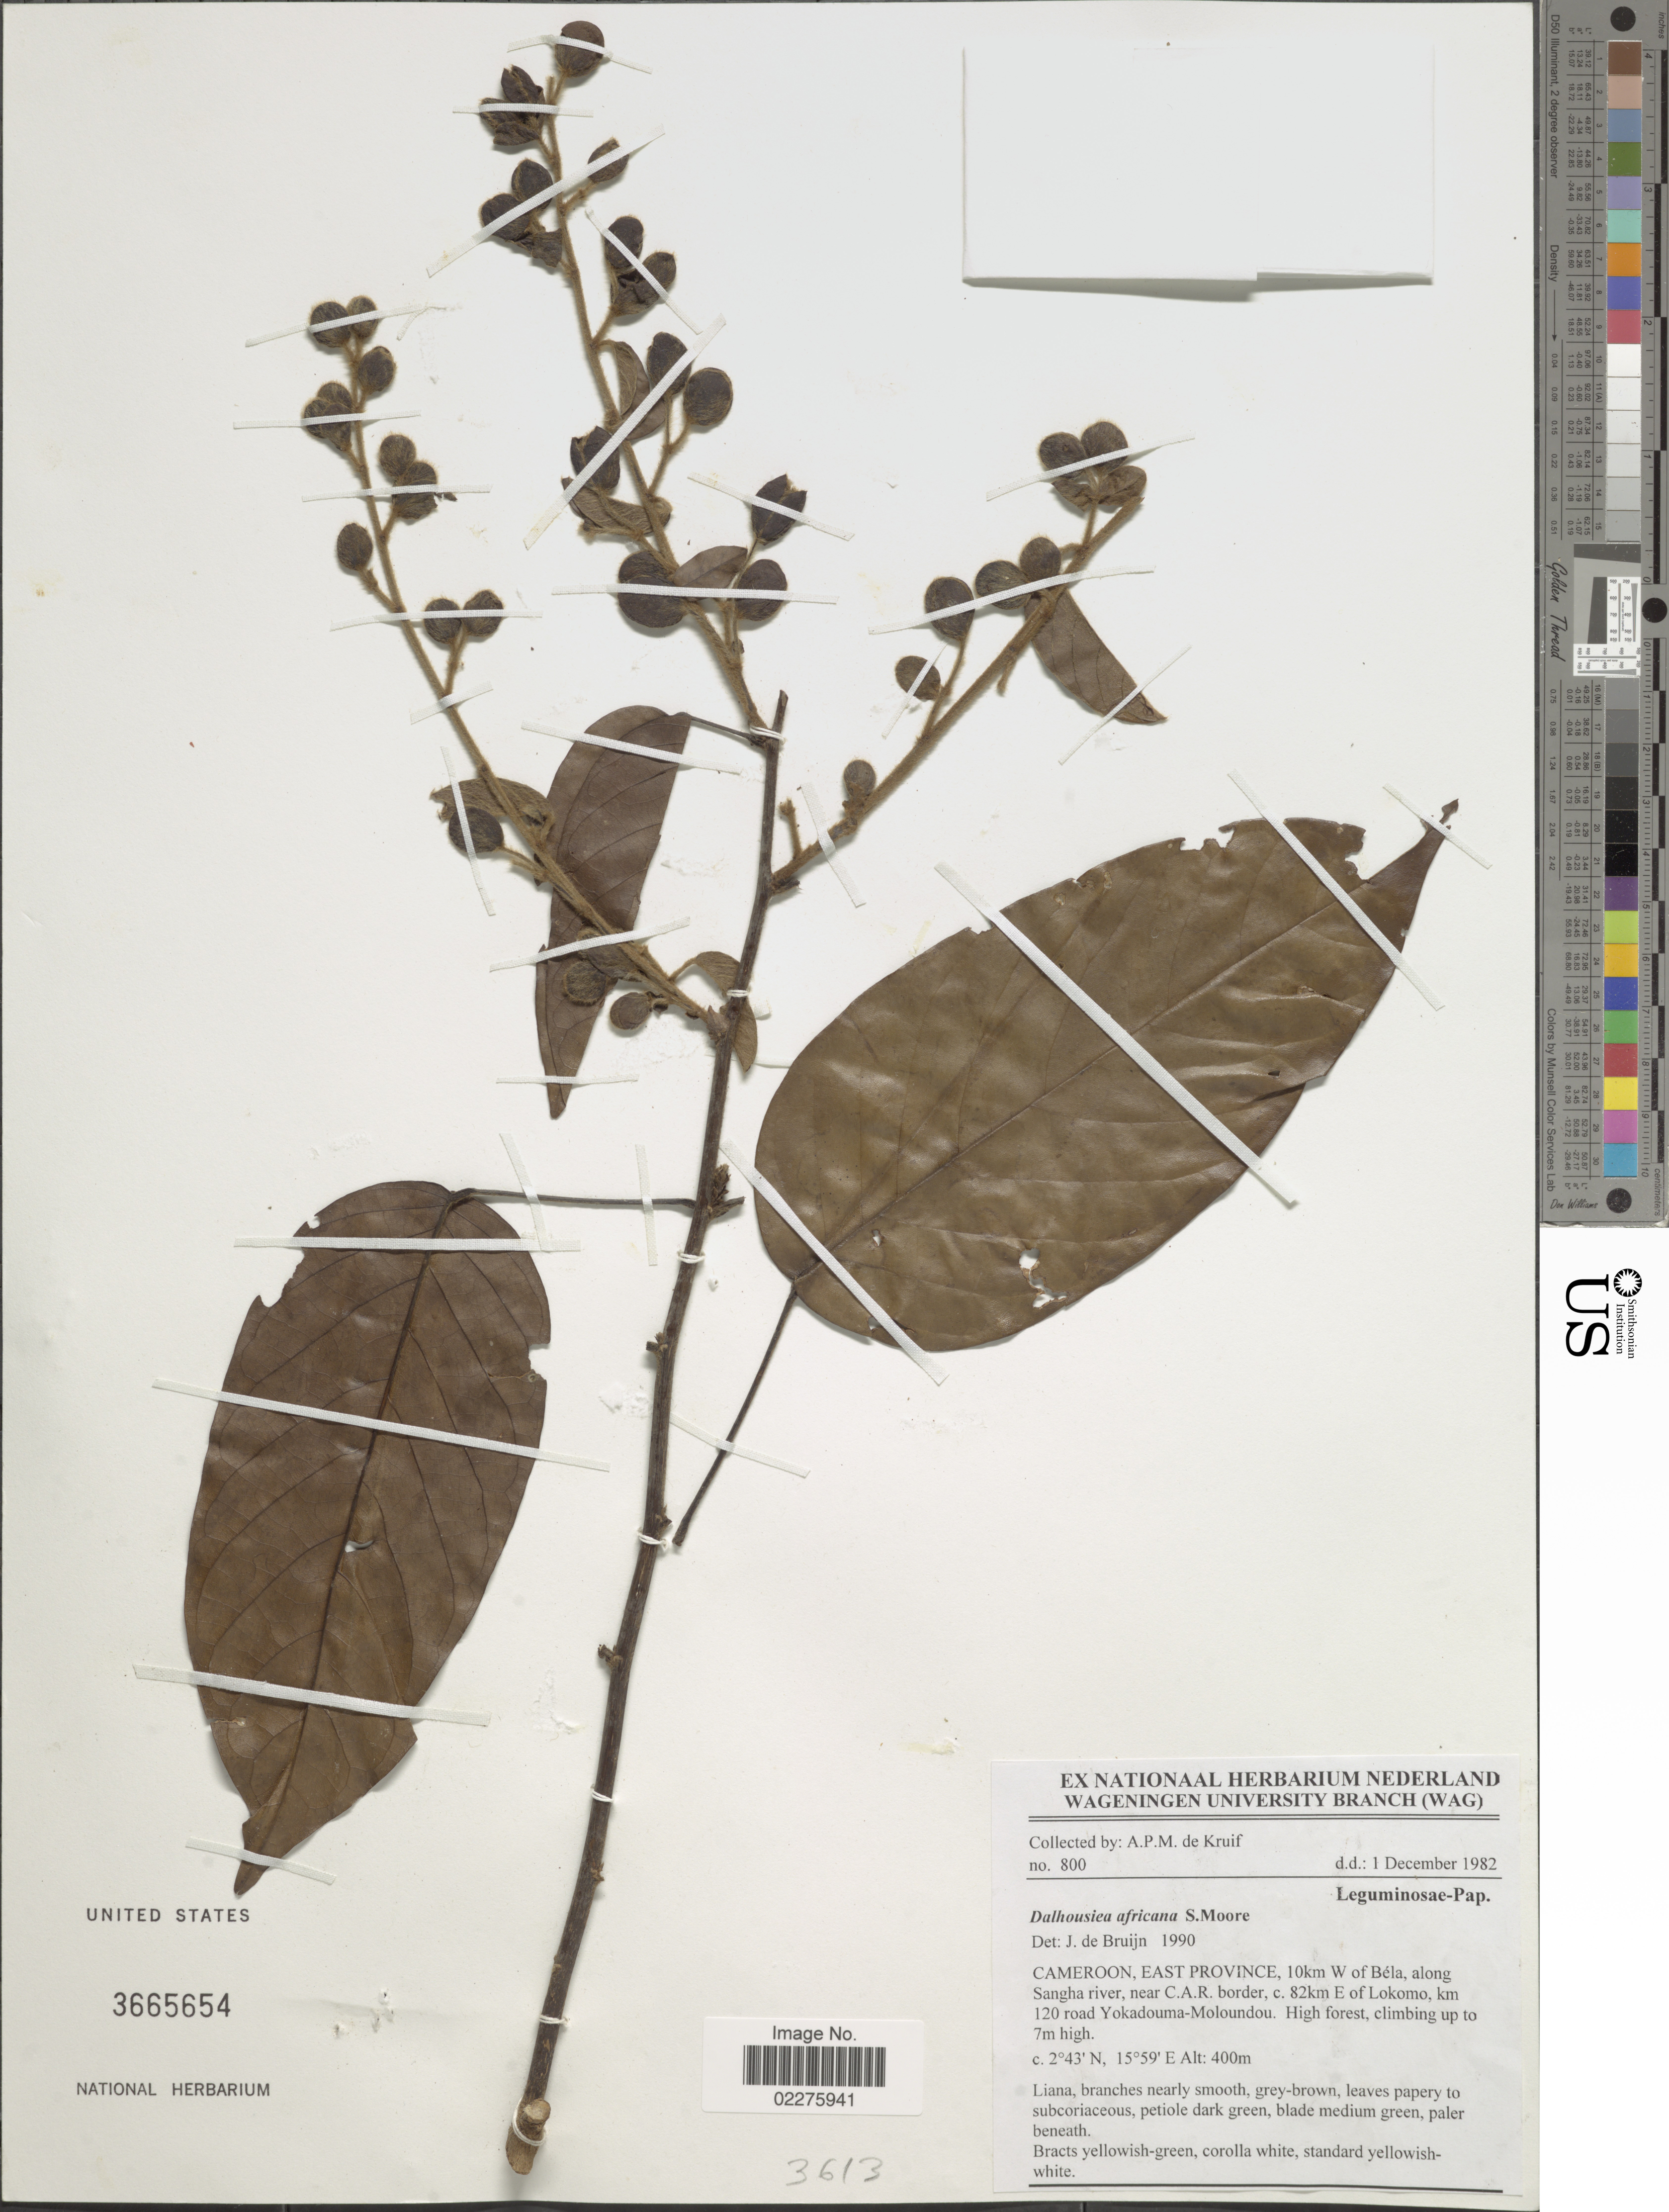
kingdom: Plantae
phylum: Tracheophyta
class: Magnoliopsida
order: Fabales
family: Fabaceae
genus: Dalhousiea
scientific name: Dalhousiea africana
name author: S. Moore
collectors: A. P. de Kruif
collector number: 800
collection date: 1982-12-01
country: Cameroon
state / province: Est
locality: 10 km W of Bela, along Sangha river, near C.A.R. border, c. 82 km E of Lokomo, km 120 road Yokadouma-Moloundou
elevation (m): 400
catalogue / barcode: US 3665654